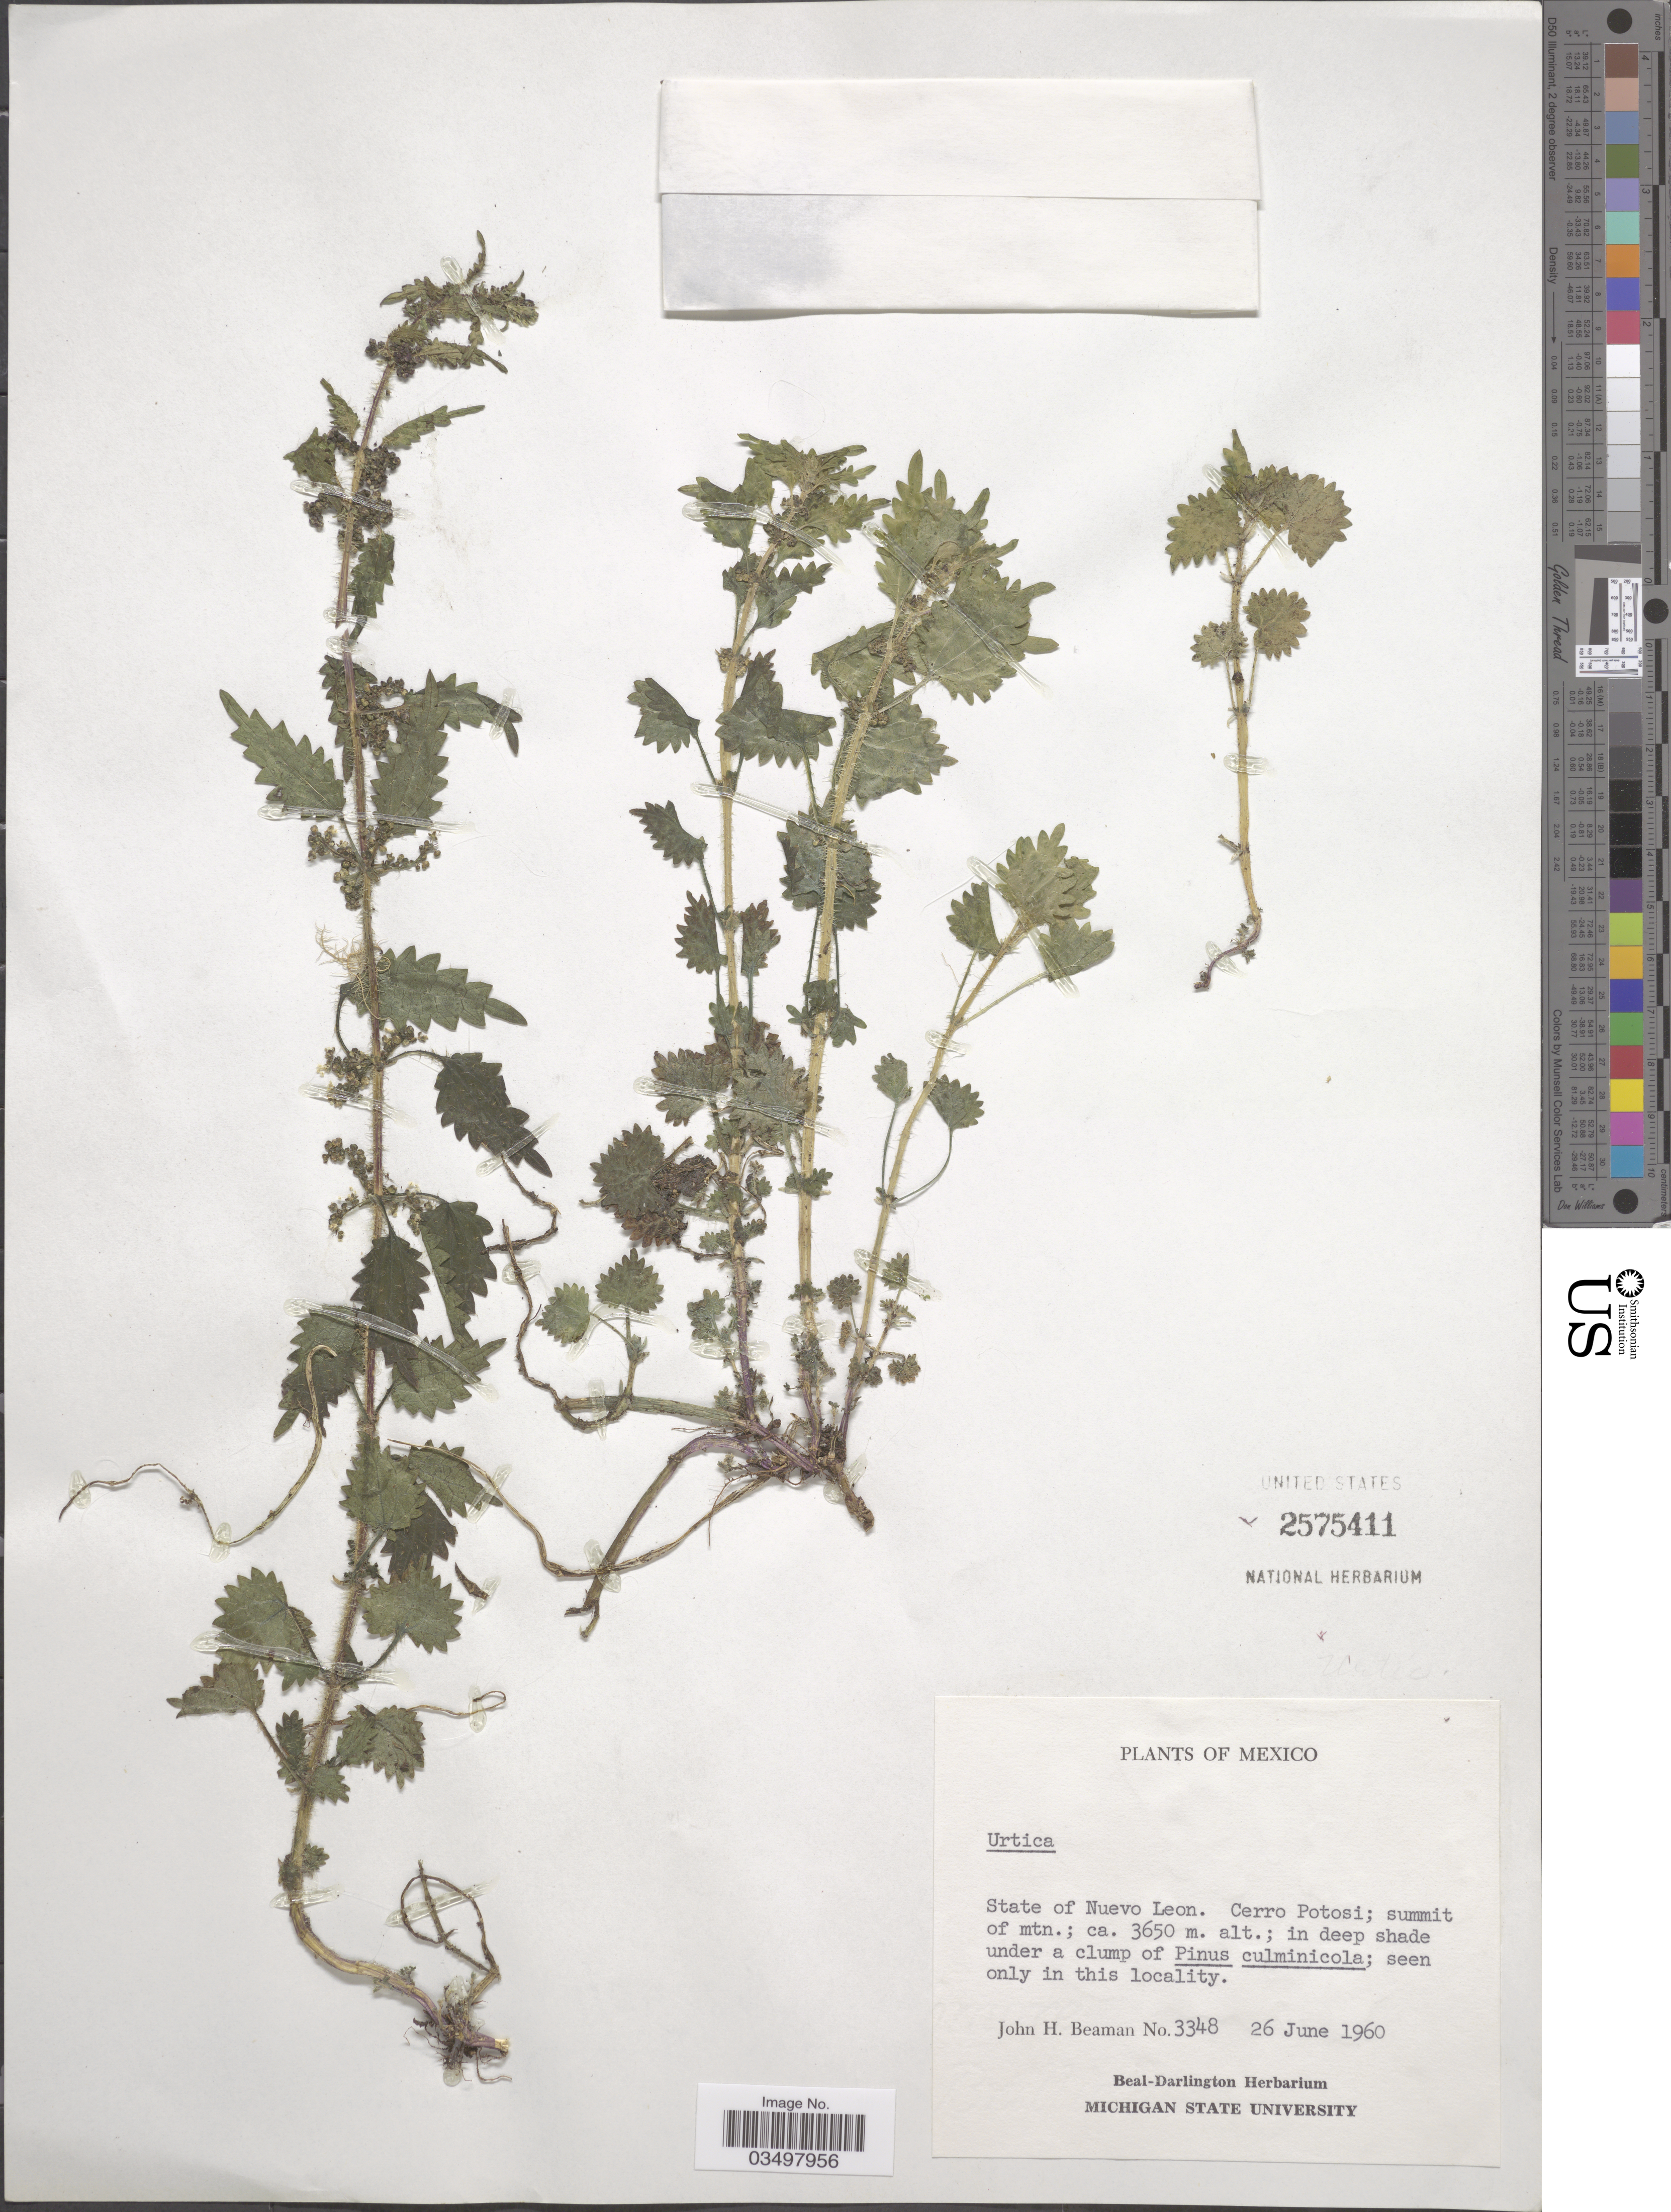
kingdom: Plantae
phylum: Tracheophyta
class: Magnoliopsida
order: Rosales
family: Urticaceae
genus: Urtica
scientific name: Urtica sp.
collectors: J. H. Beaman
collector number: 3348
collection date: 1960-06-26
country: Mexico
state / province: Nuevo León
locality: Cerro Potosi; summit of mtn.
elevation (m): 3650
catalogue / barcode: US 2575411